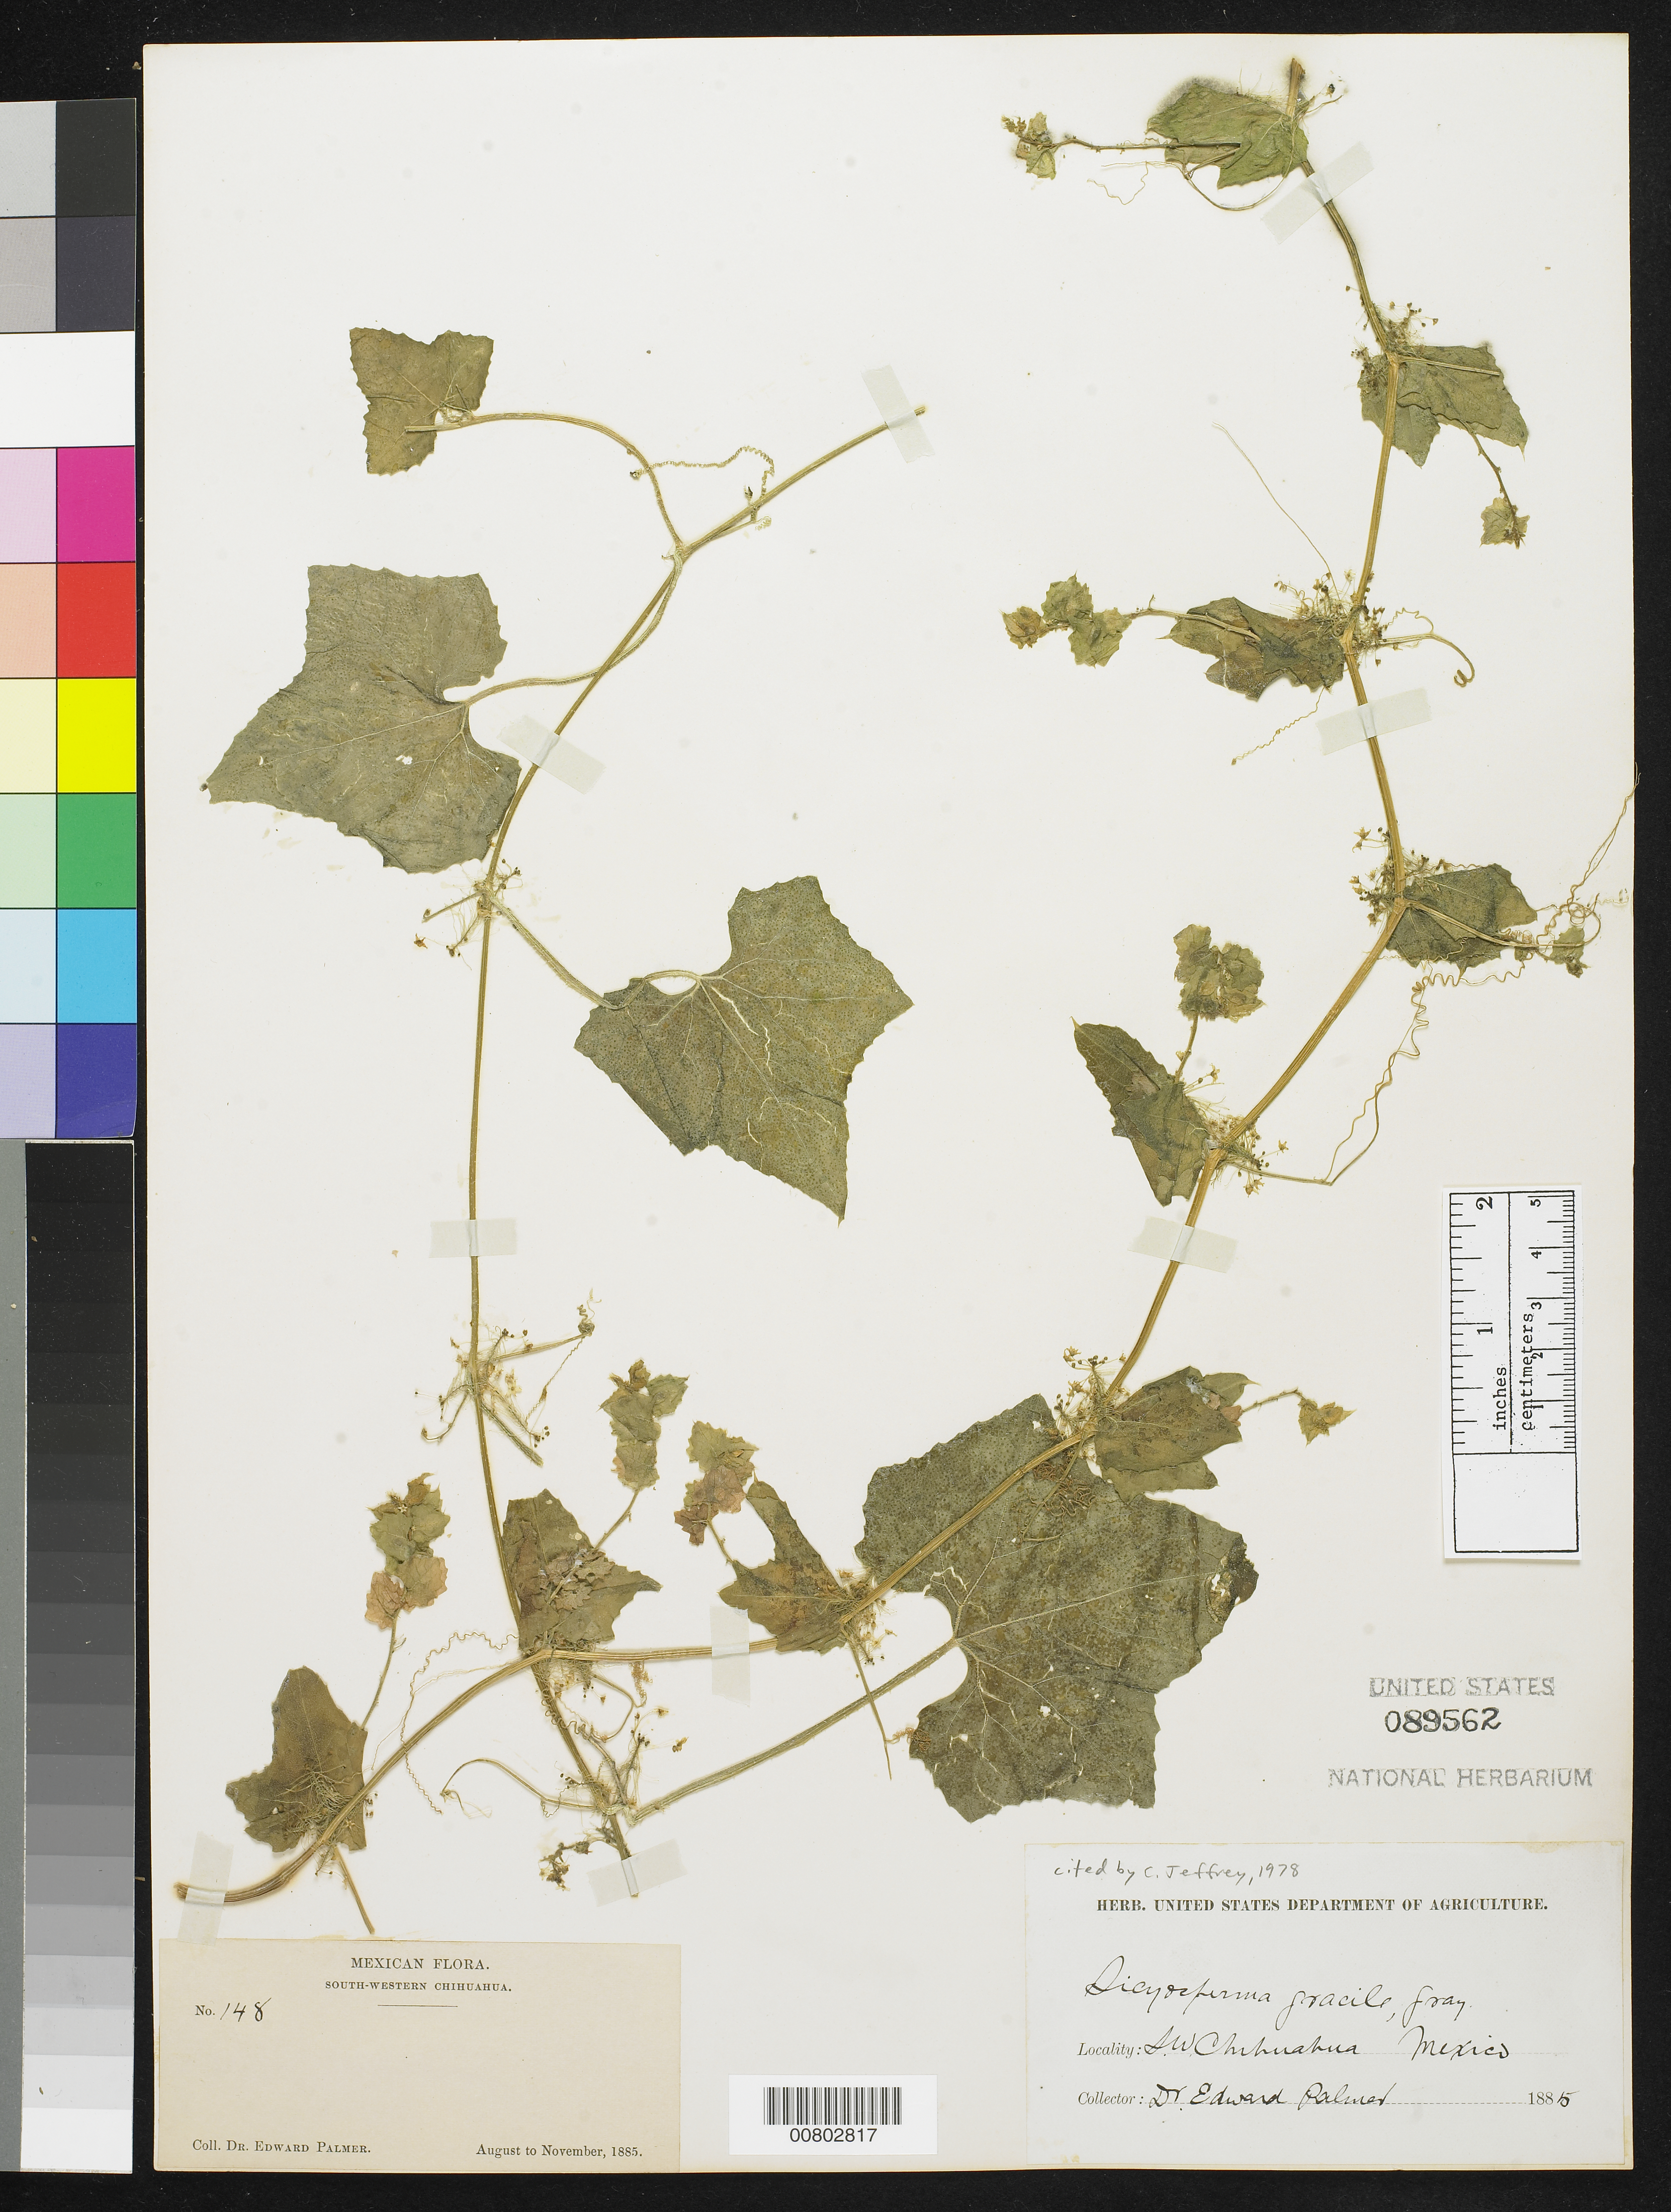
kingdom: Plantae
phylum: Tracheophyta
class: Magnoliopsida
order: Cucurbitales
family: Cucurbitaceae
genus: Sicyosperma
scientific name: Sicyosperma gracile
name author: A. Gray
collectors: E. Palmer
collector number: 148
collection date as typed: Aug 1885 to -- Nov 1885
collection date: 1885-08/1885-11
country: Mexico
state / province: Chihuahua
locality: South-Western Chihuahua.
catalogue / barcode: US 89562